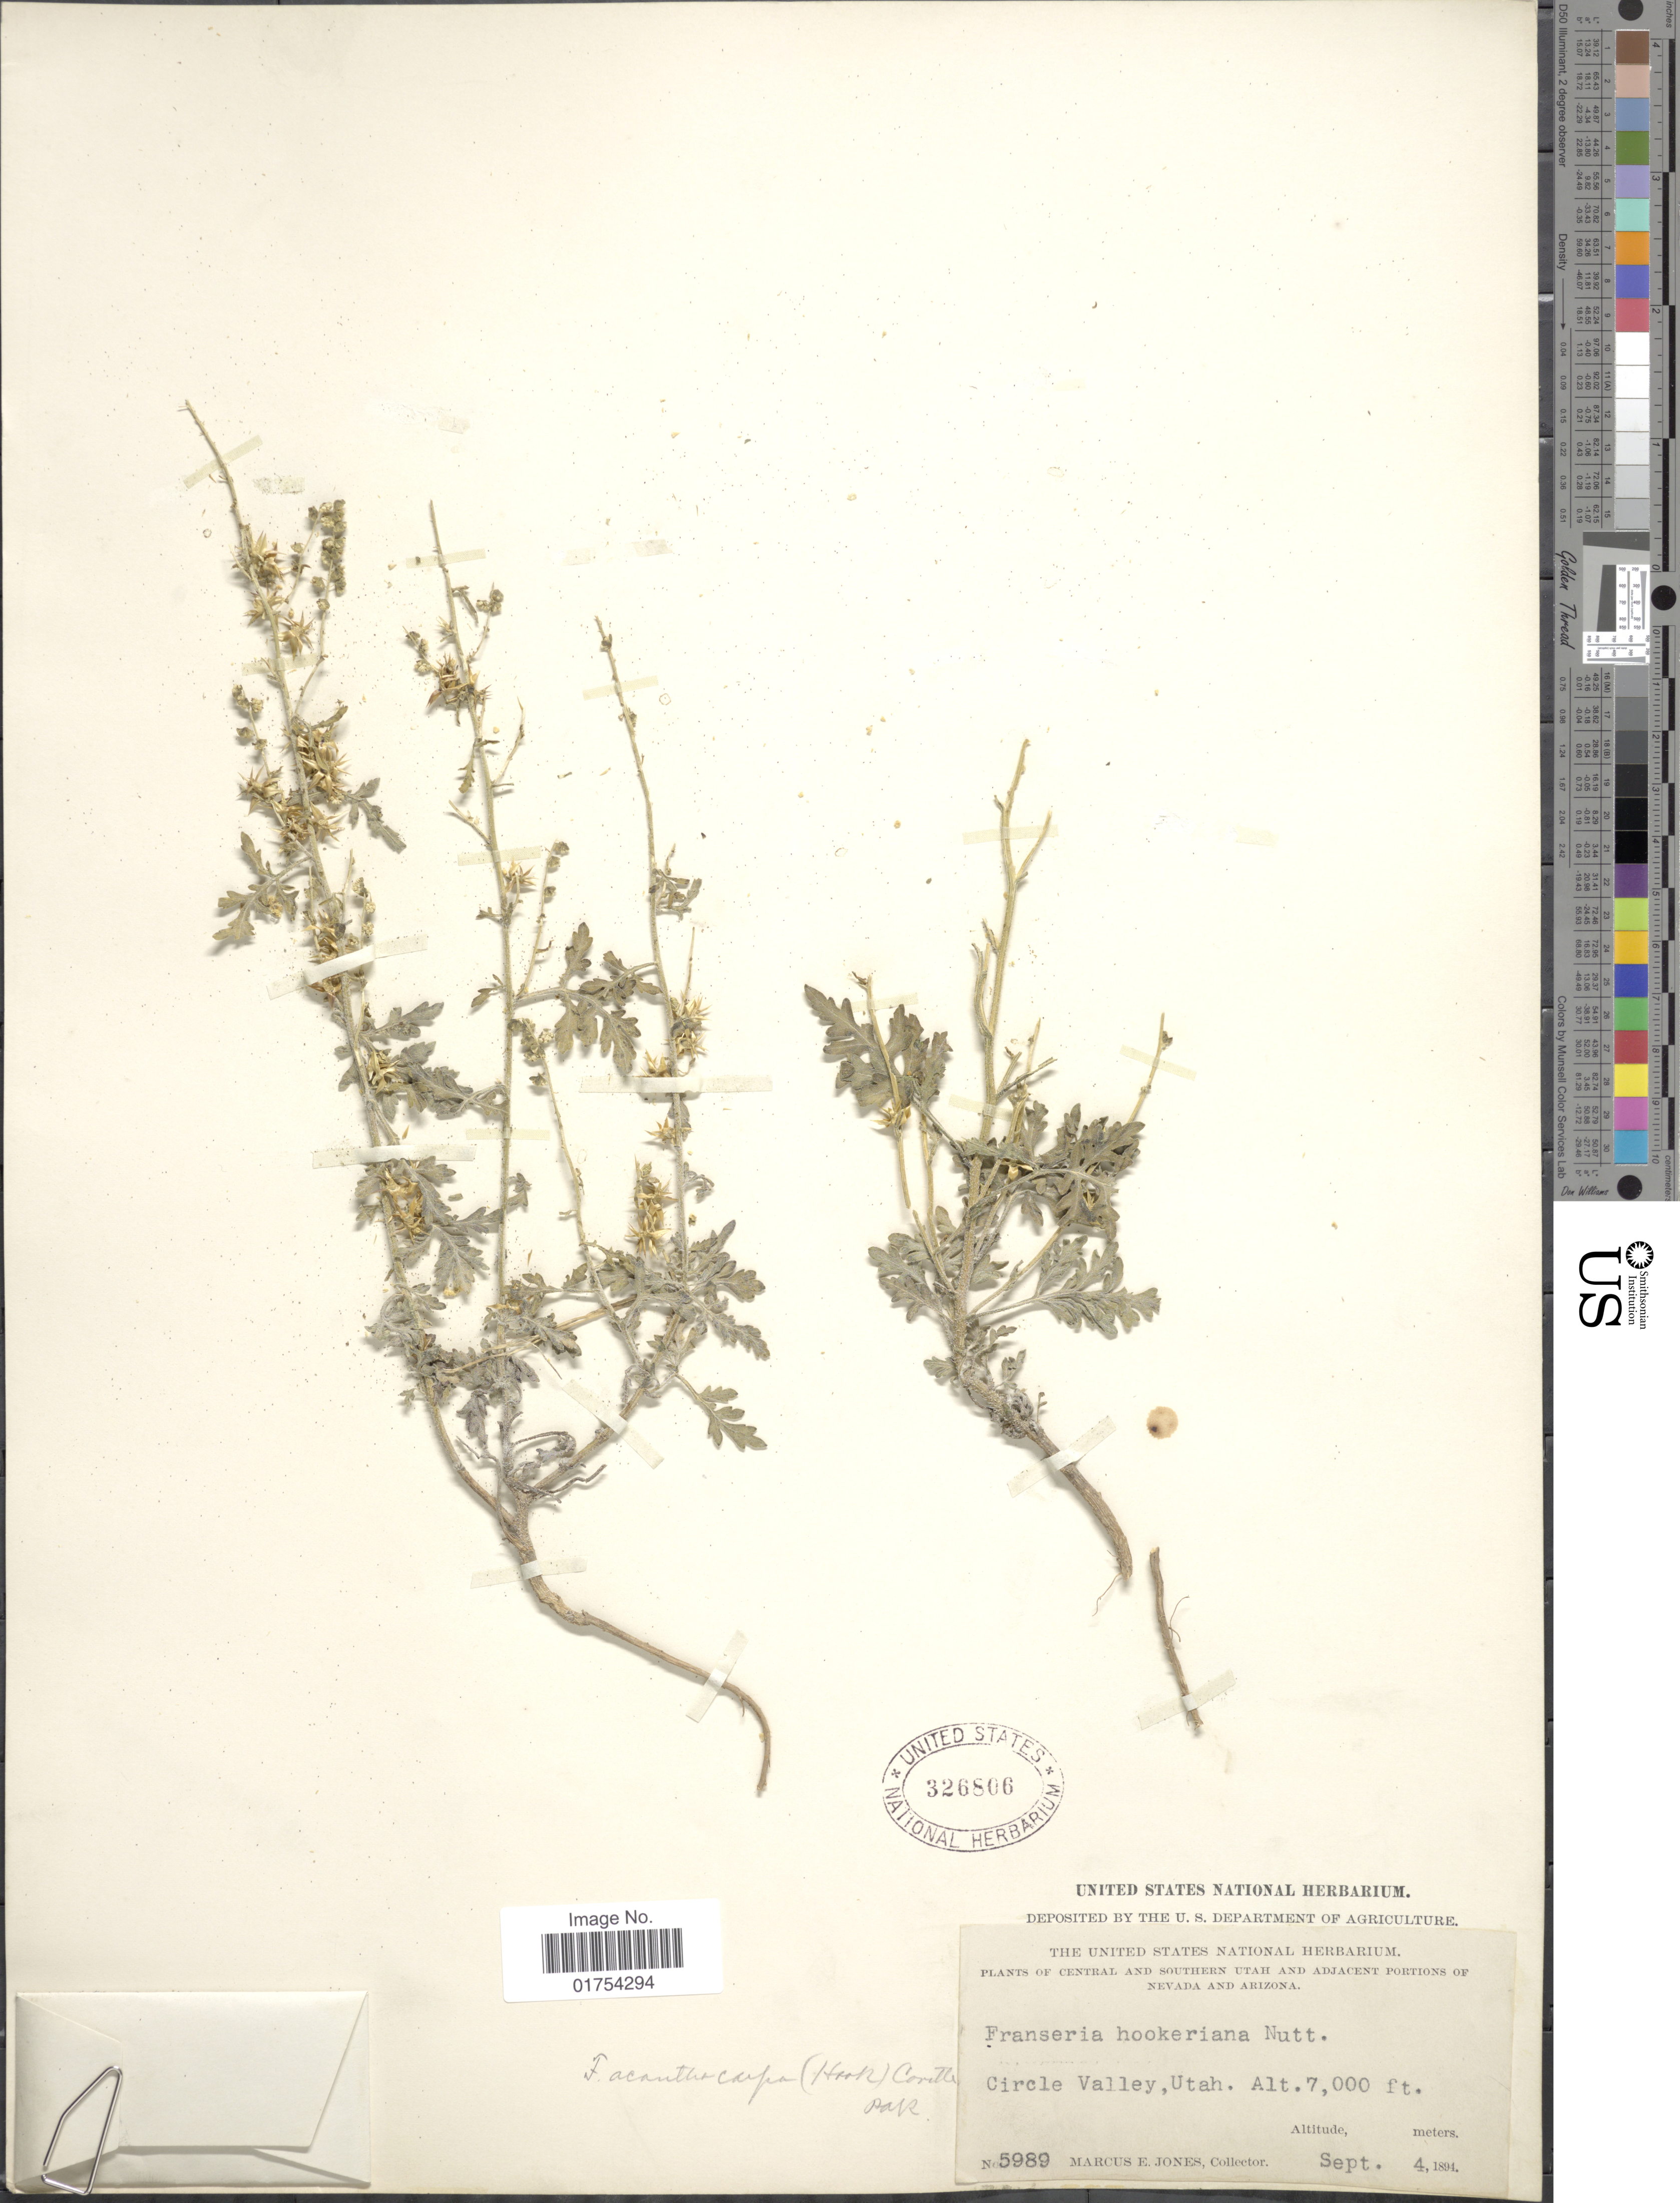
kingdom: Plantae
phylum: Tracheophyta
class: Magnoliopsida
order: Asterales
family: Asteraceae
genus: Franseria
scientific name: Franseria acanthicarpa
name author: Coville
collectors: M. E. Jones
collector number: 5989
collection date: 1894-09-04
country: United States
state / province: Utah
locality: Central and Southern Utah and adjacent portions of Nevada and Arizona, Circle Valley, Utah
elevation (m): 2134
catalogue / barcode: US 326806